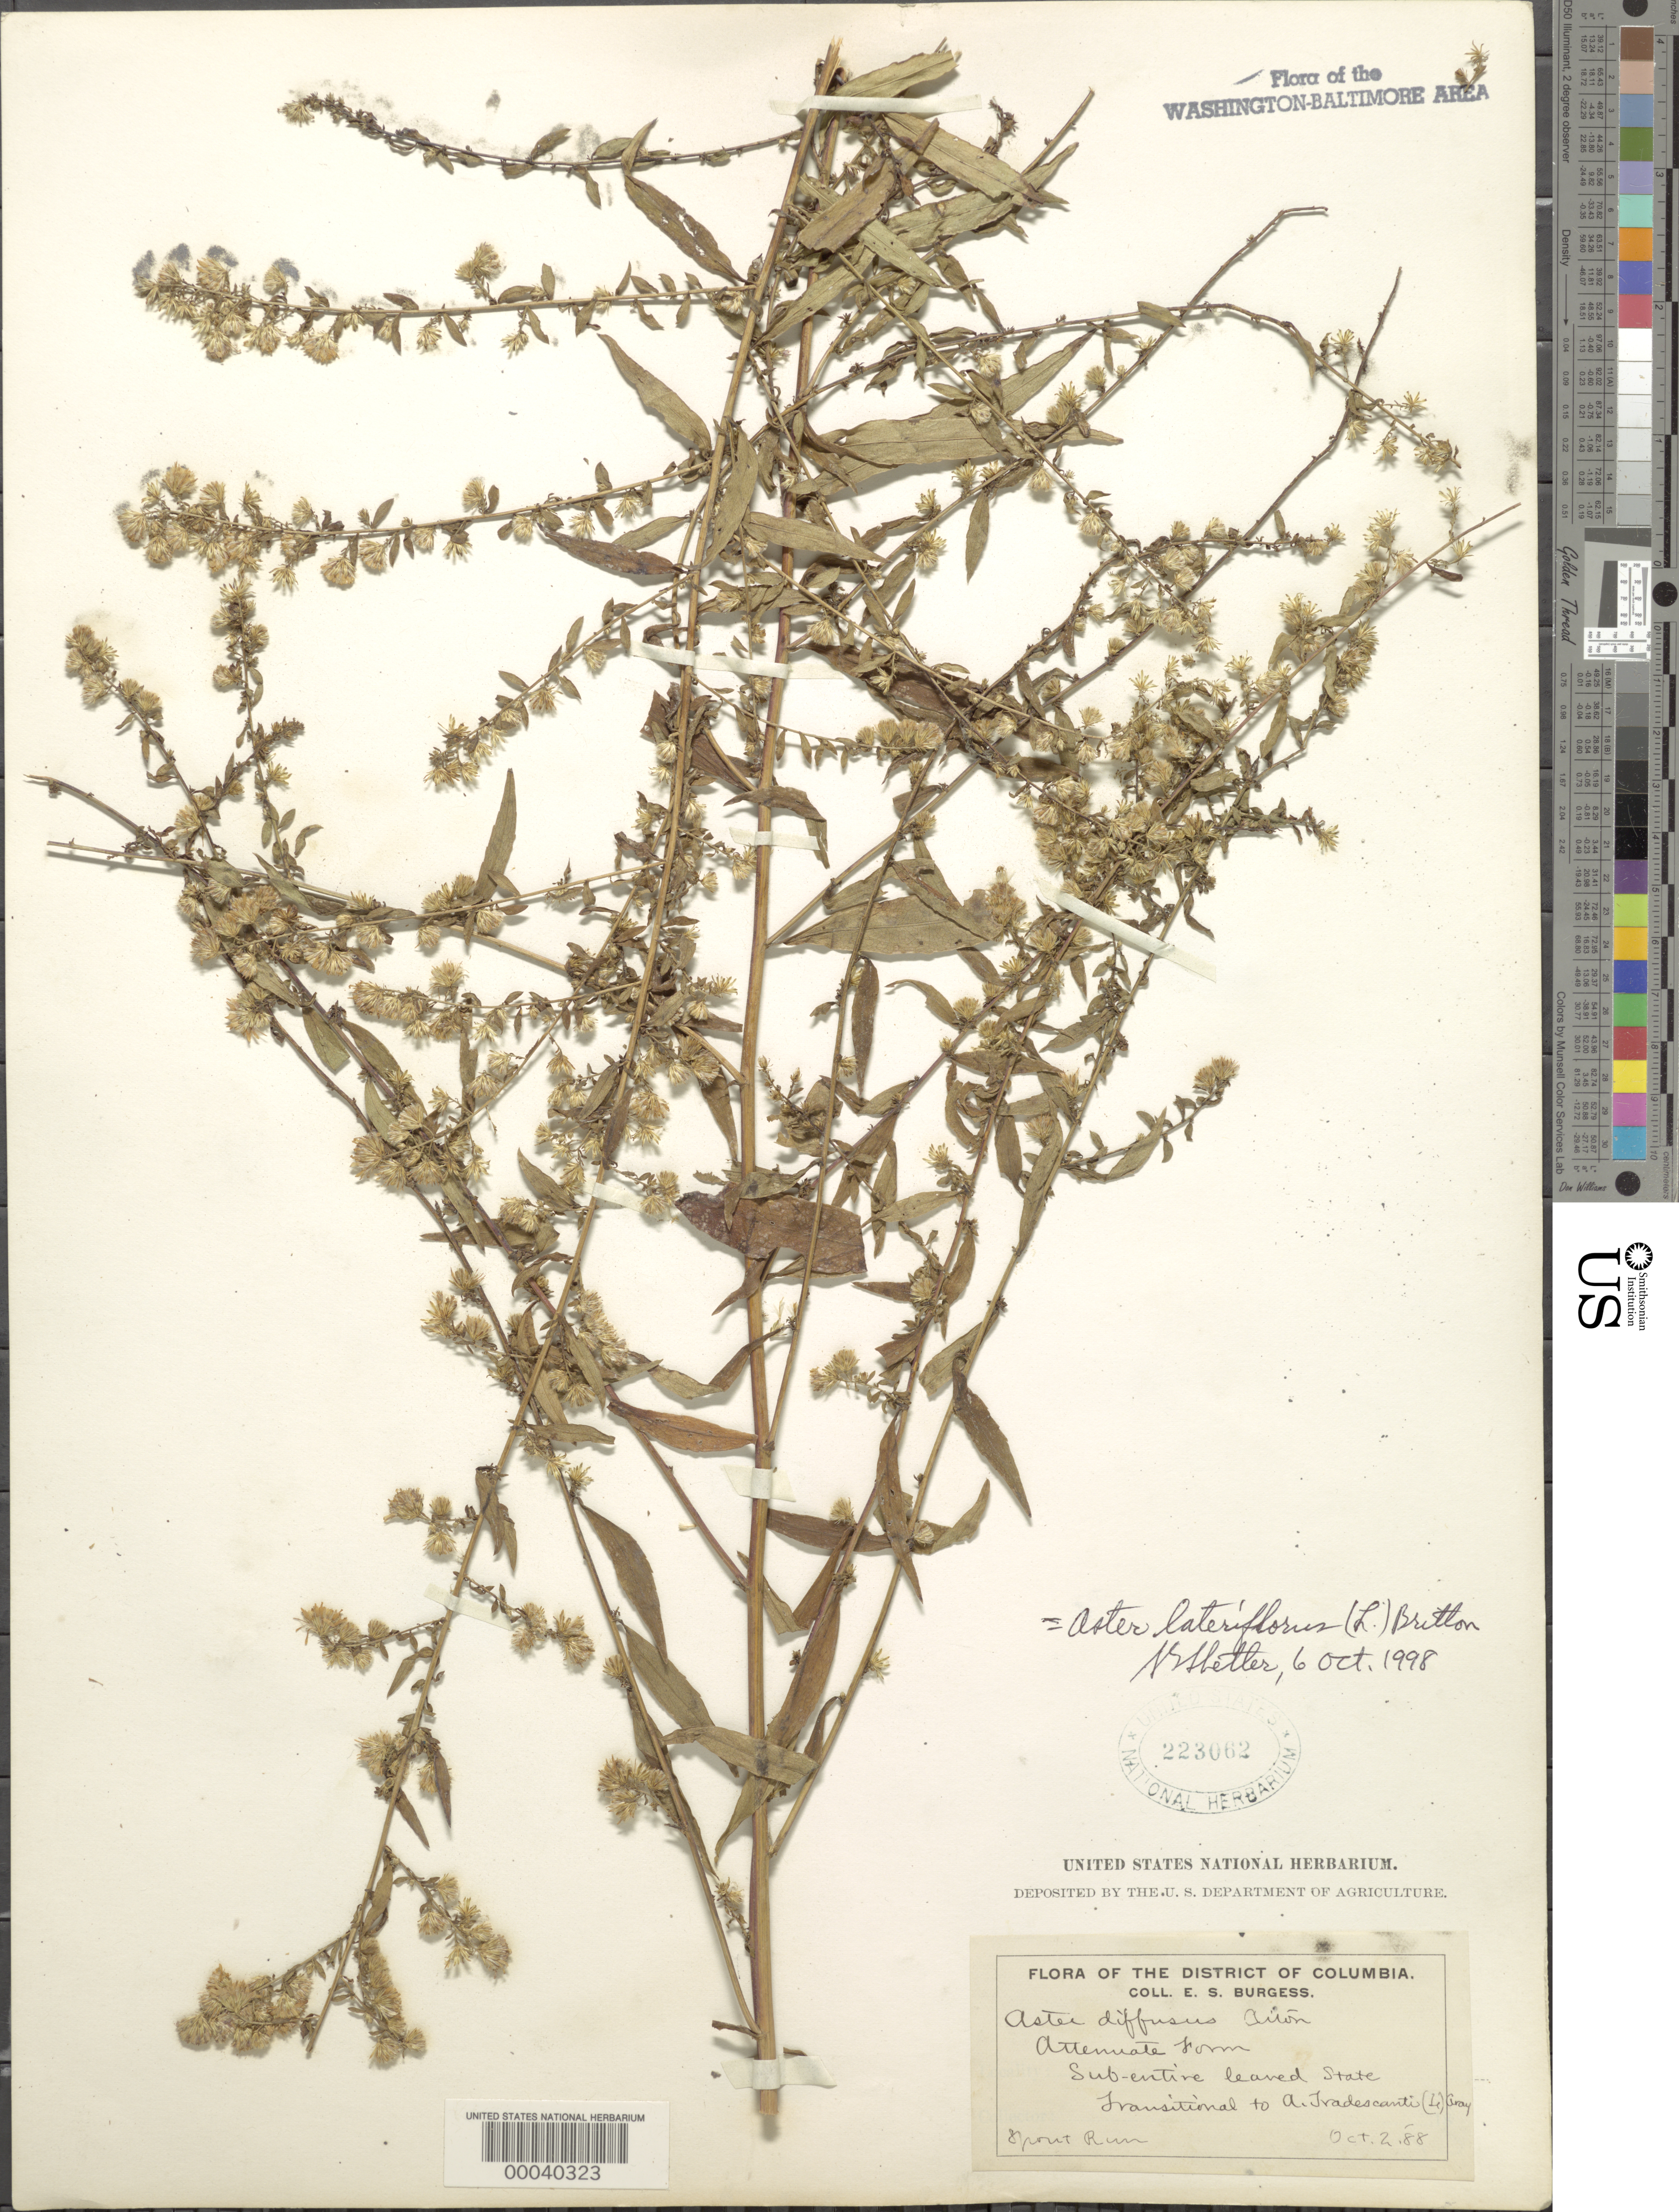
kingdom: Plantae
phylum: Tracheophyta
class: Magnoliopsida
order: Asterales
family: Asteraceae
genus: Symphyotrichum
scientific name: Symphyotrichum lateriflorum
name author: (L.) Á. Löve & D. Löve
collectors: E. Burgess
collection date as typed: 02 Oct 1888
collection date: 1888-10-02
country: United States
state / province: Virginia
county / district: Fairfax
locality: Spout Run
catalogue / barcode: US 223062